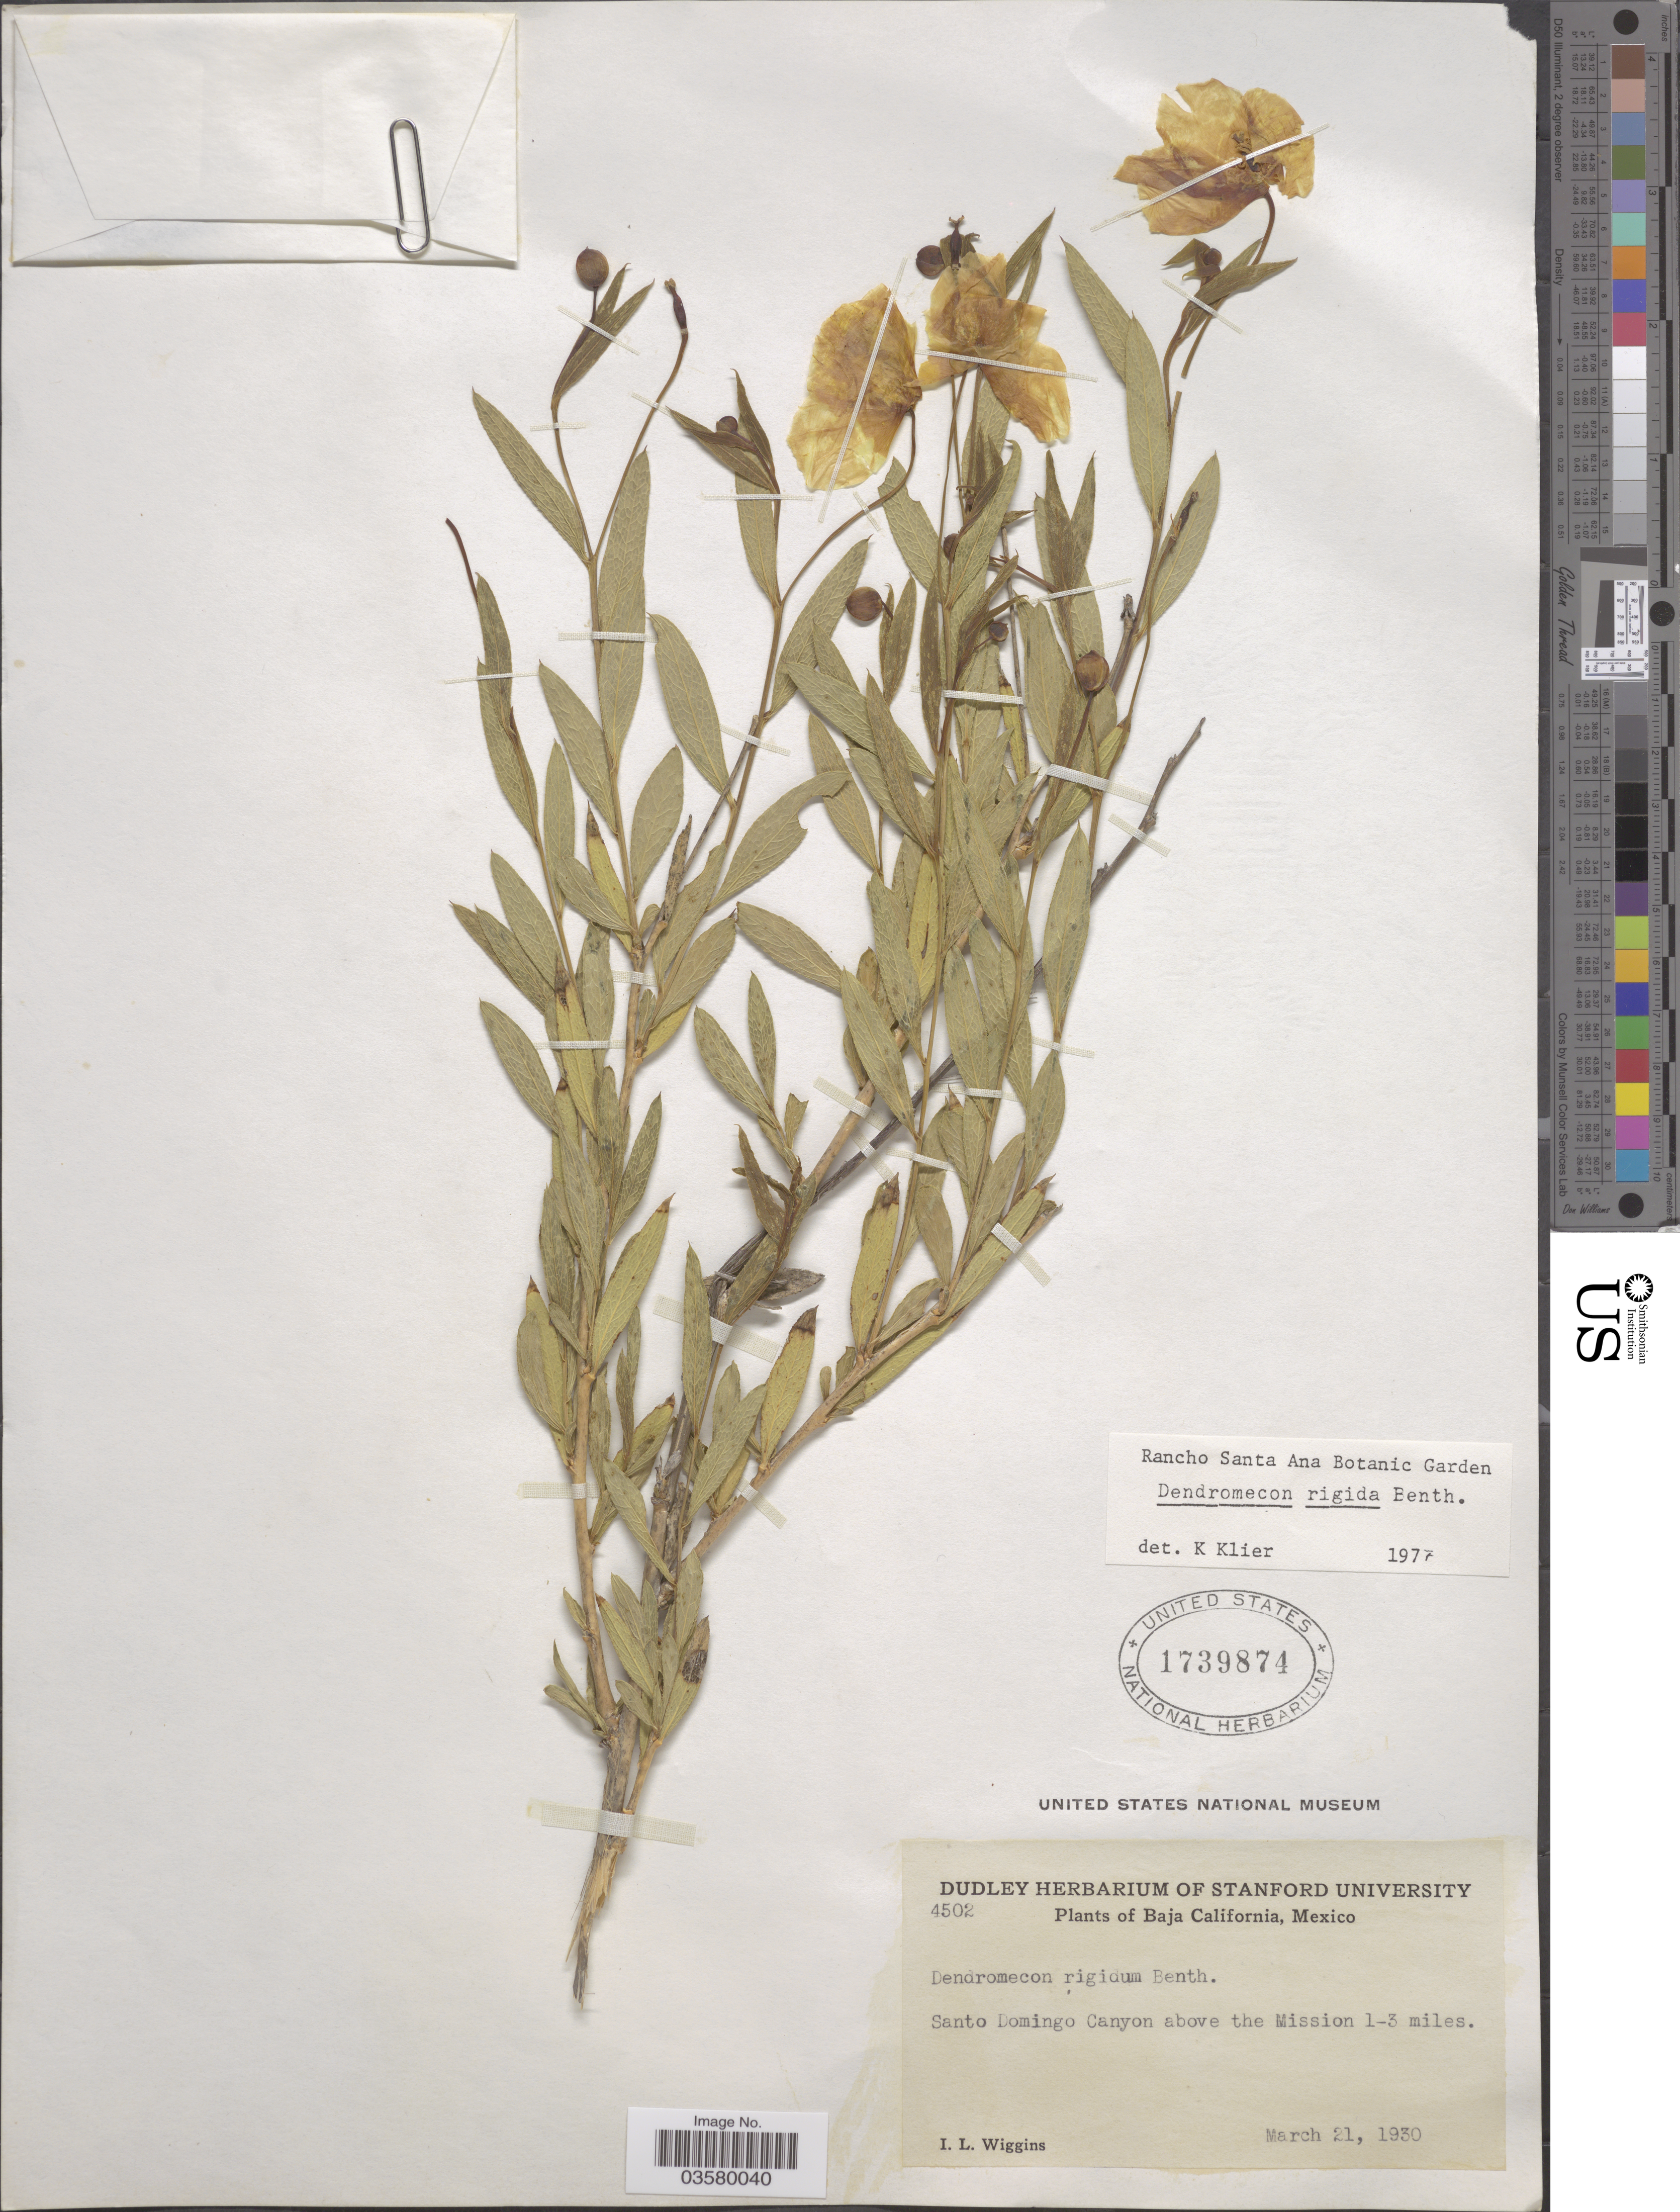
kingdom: Plantae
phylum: Tracheophyta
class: Magnoliopsida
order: Ranunculales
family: Papaveraceae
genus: Dendromecon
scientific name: Dendromecon rigida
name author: Benth.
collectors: I. L. Wiggins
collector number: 4502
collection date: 1930-03-21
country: Mexico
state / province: Baja California Sur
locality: Santo Domingo Canyon above the Mission 1-3 miles.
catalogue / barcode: US 1739874